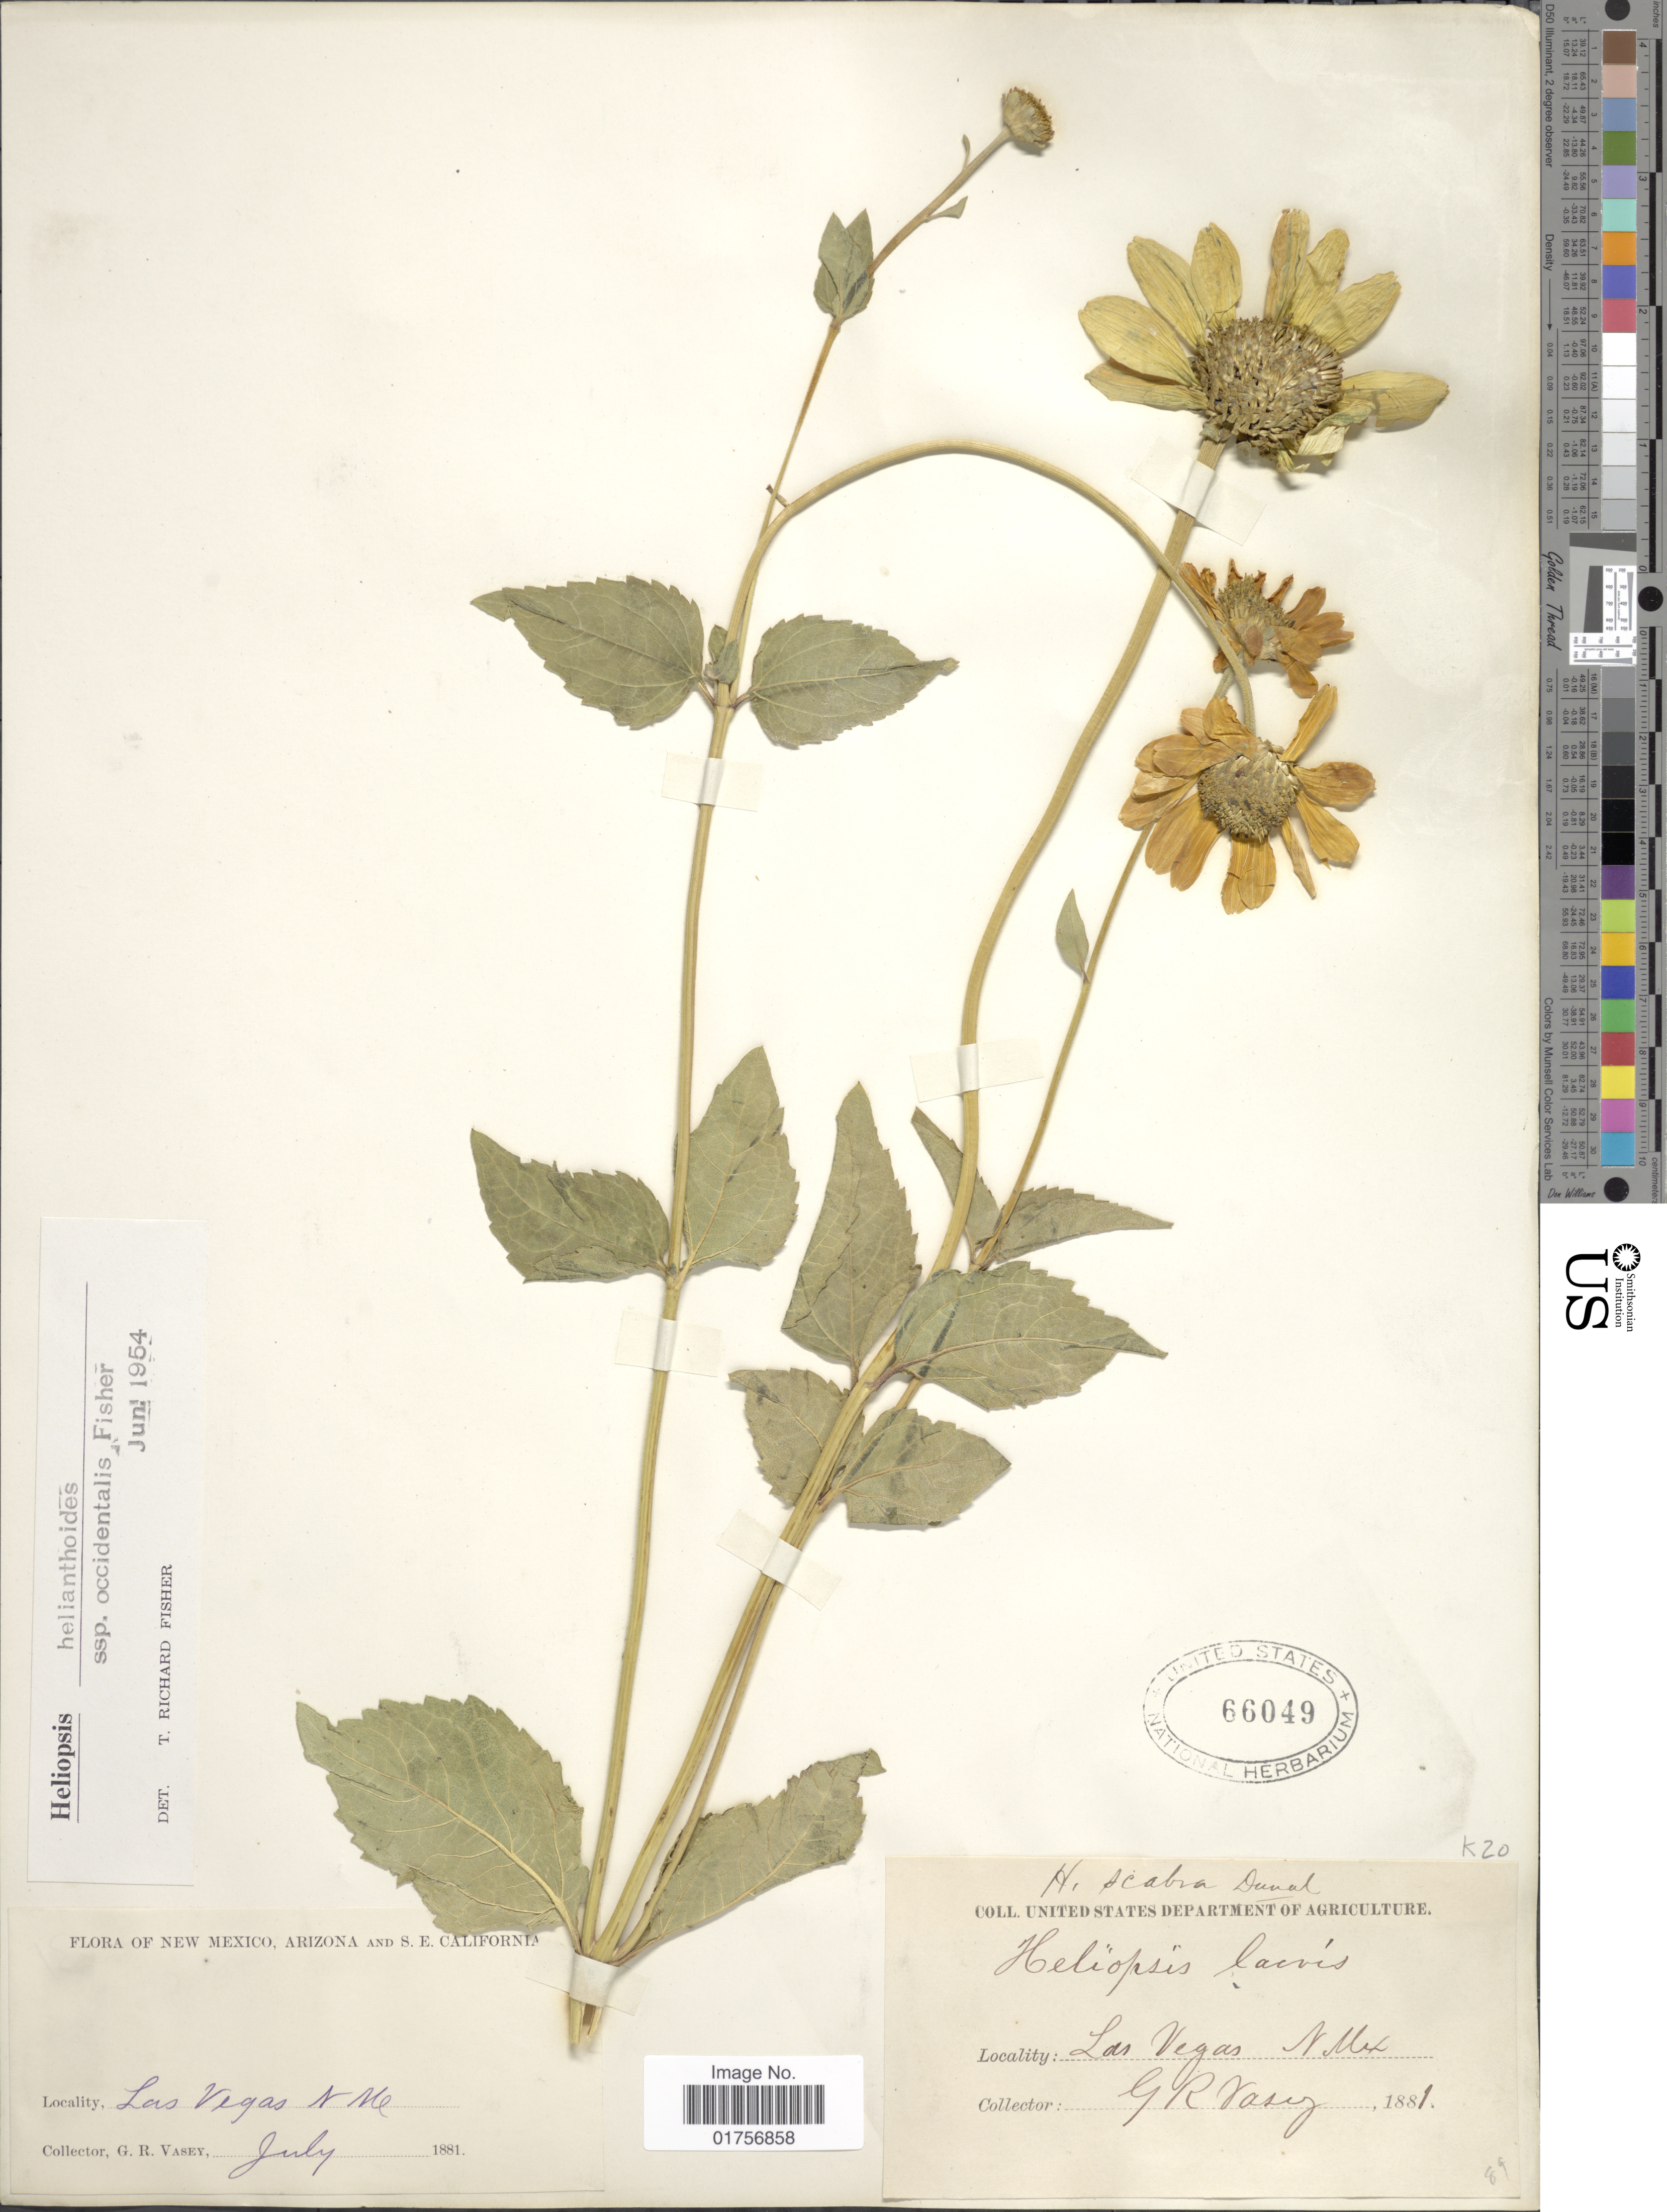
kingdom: Plantae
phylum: Tracheophyta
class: Magnoliopsida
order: Asterales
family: Asteraceae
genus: Heliopsis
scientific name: Heliopsis helianthoides subsp. occidentalis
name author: T.R. Fisher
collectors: G. R. Vasey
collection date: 1881-07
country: United States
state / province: New Mexico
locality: Las Vegas, N. Mex.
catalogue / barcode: US 66049